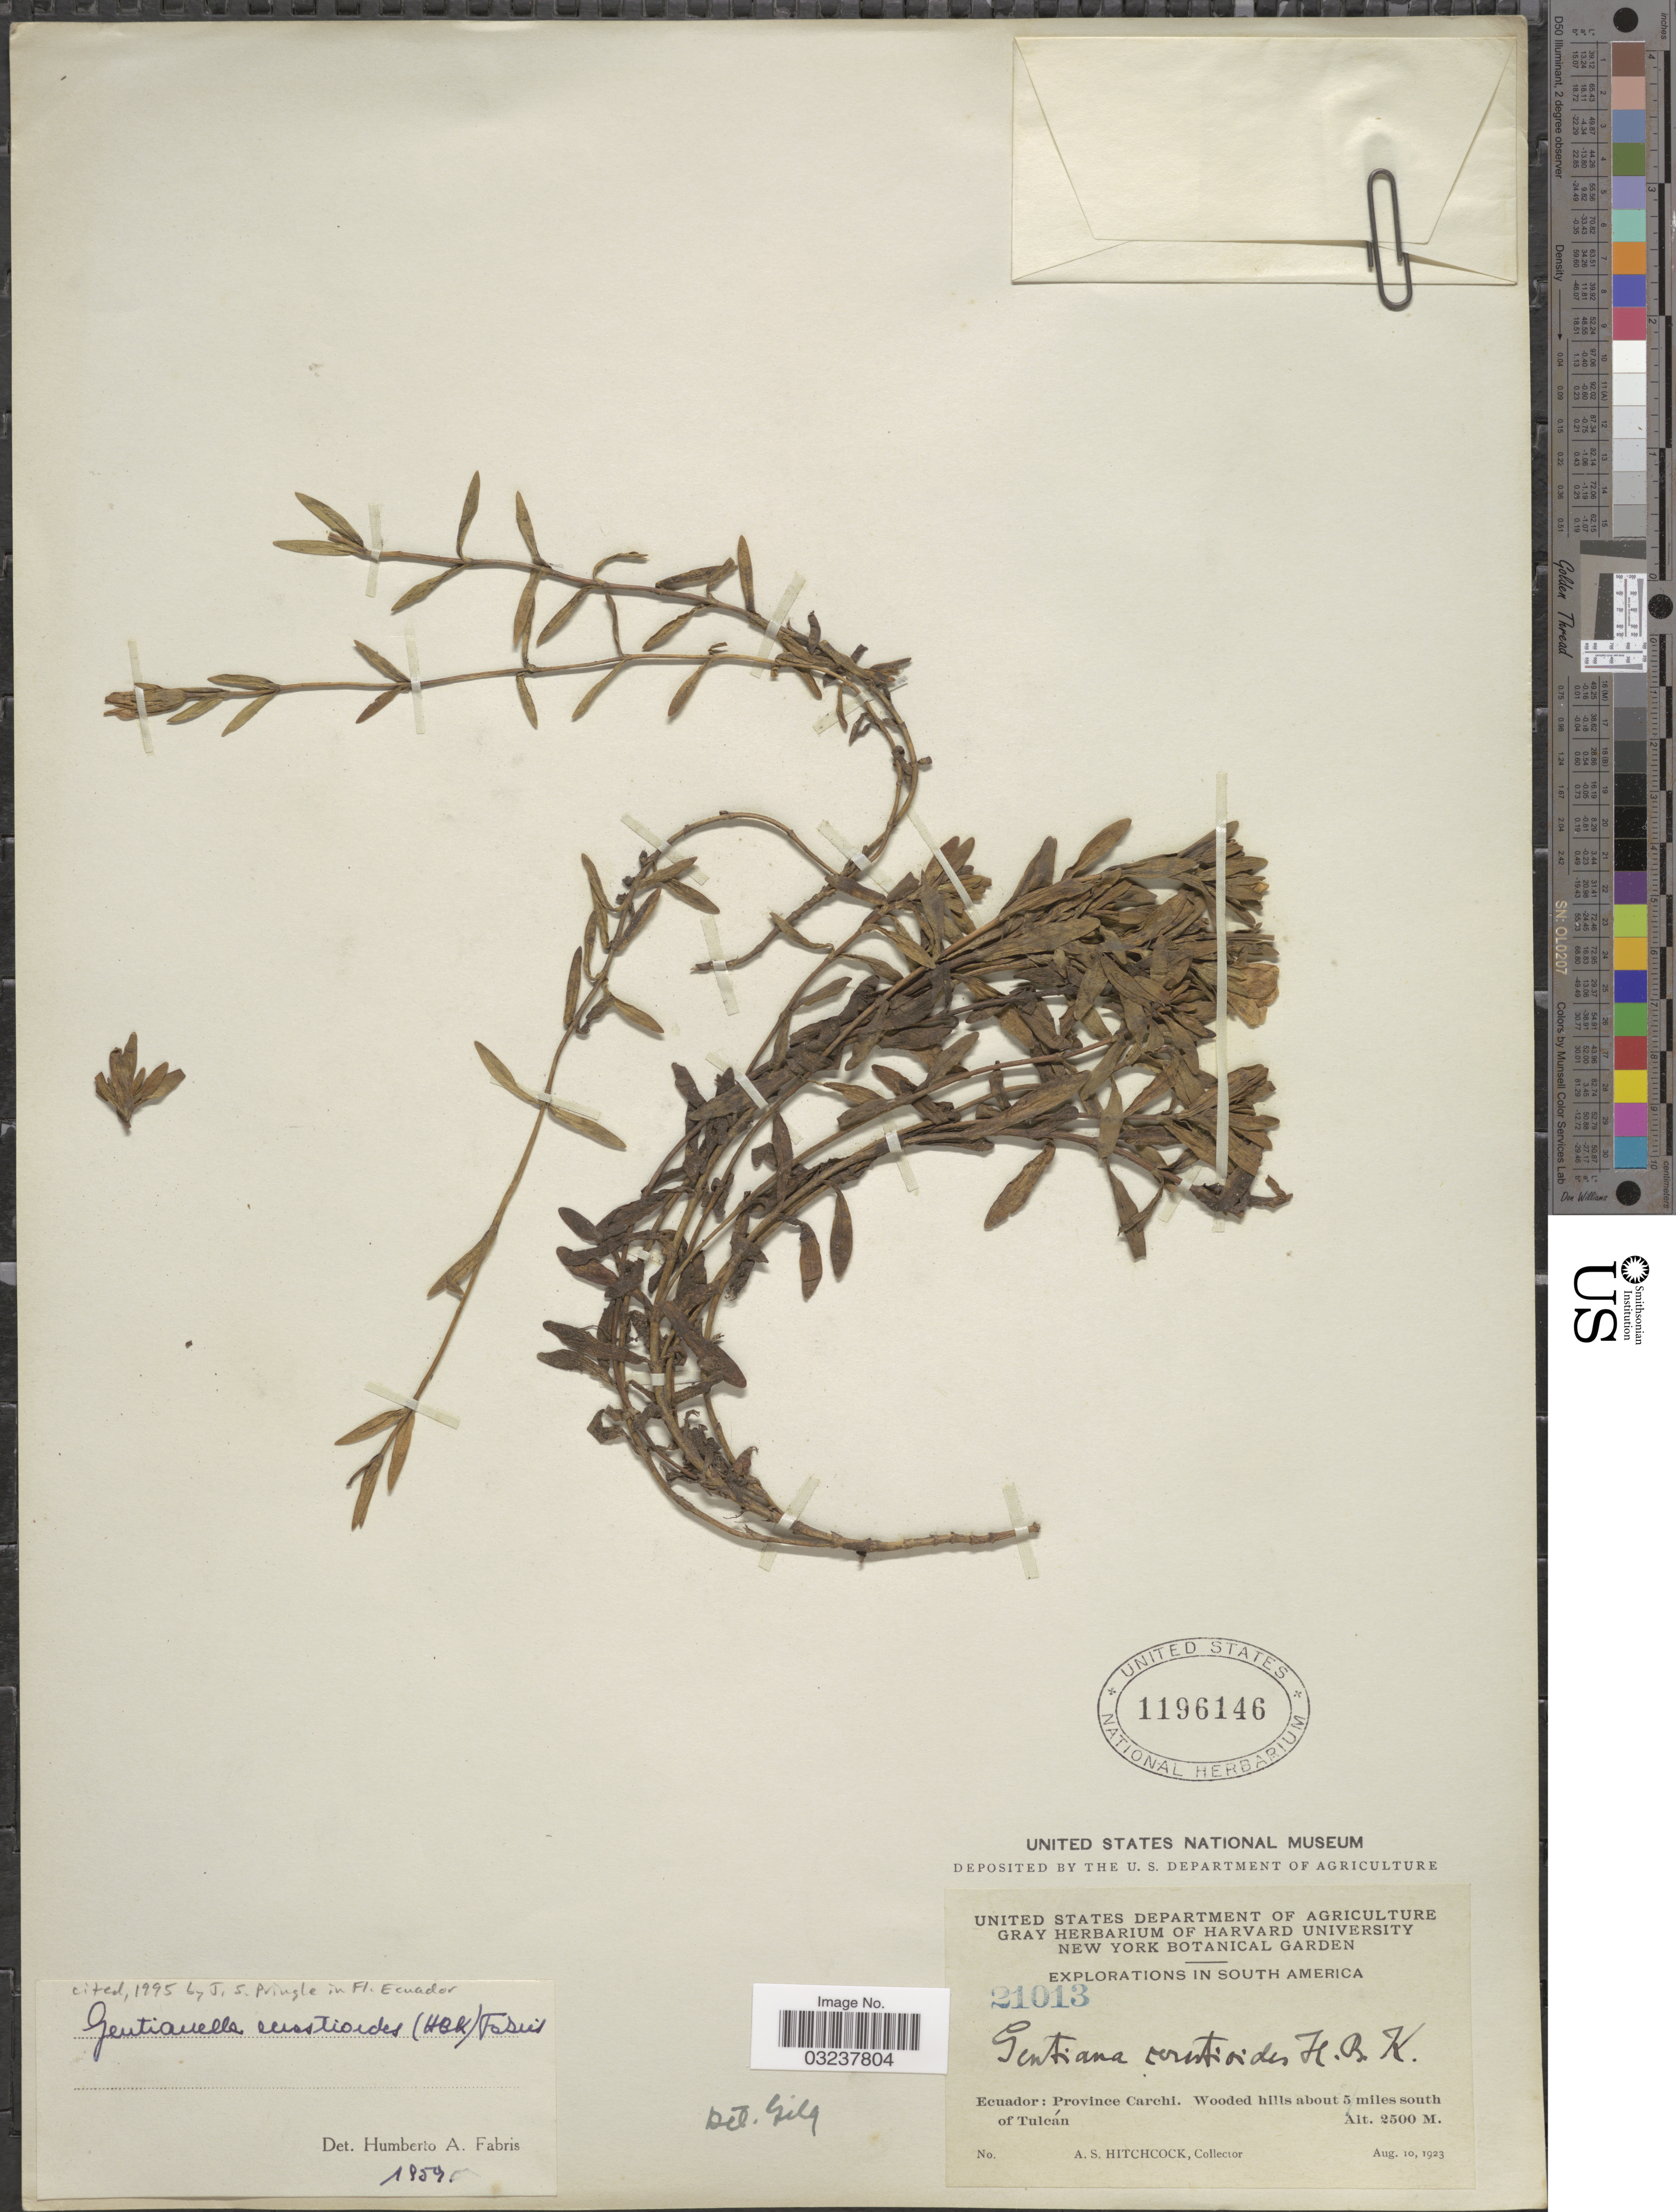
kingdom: Plantae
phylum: Tracheophyta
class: Magnoliopsida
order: Gentianales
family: Gentianaceae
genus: Gentianella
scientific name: Gentianella cerastioides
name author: (Kunth) Fabris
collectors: A. S. Hitchcock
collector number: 21013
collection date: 1923-08-10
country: Ecuador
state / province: Carchi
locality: Wooded hills about 5 miles south of Tulcán.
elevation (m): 2500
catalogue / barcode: US 1196146